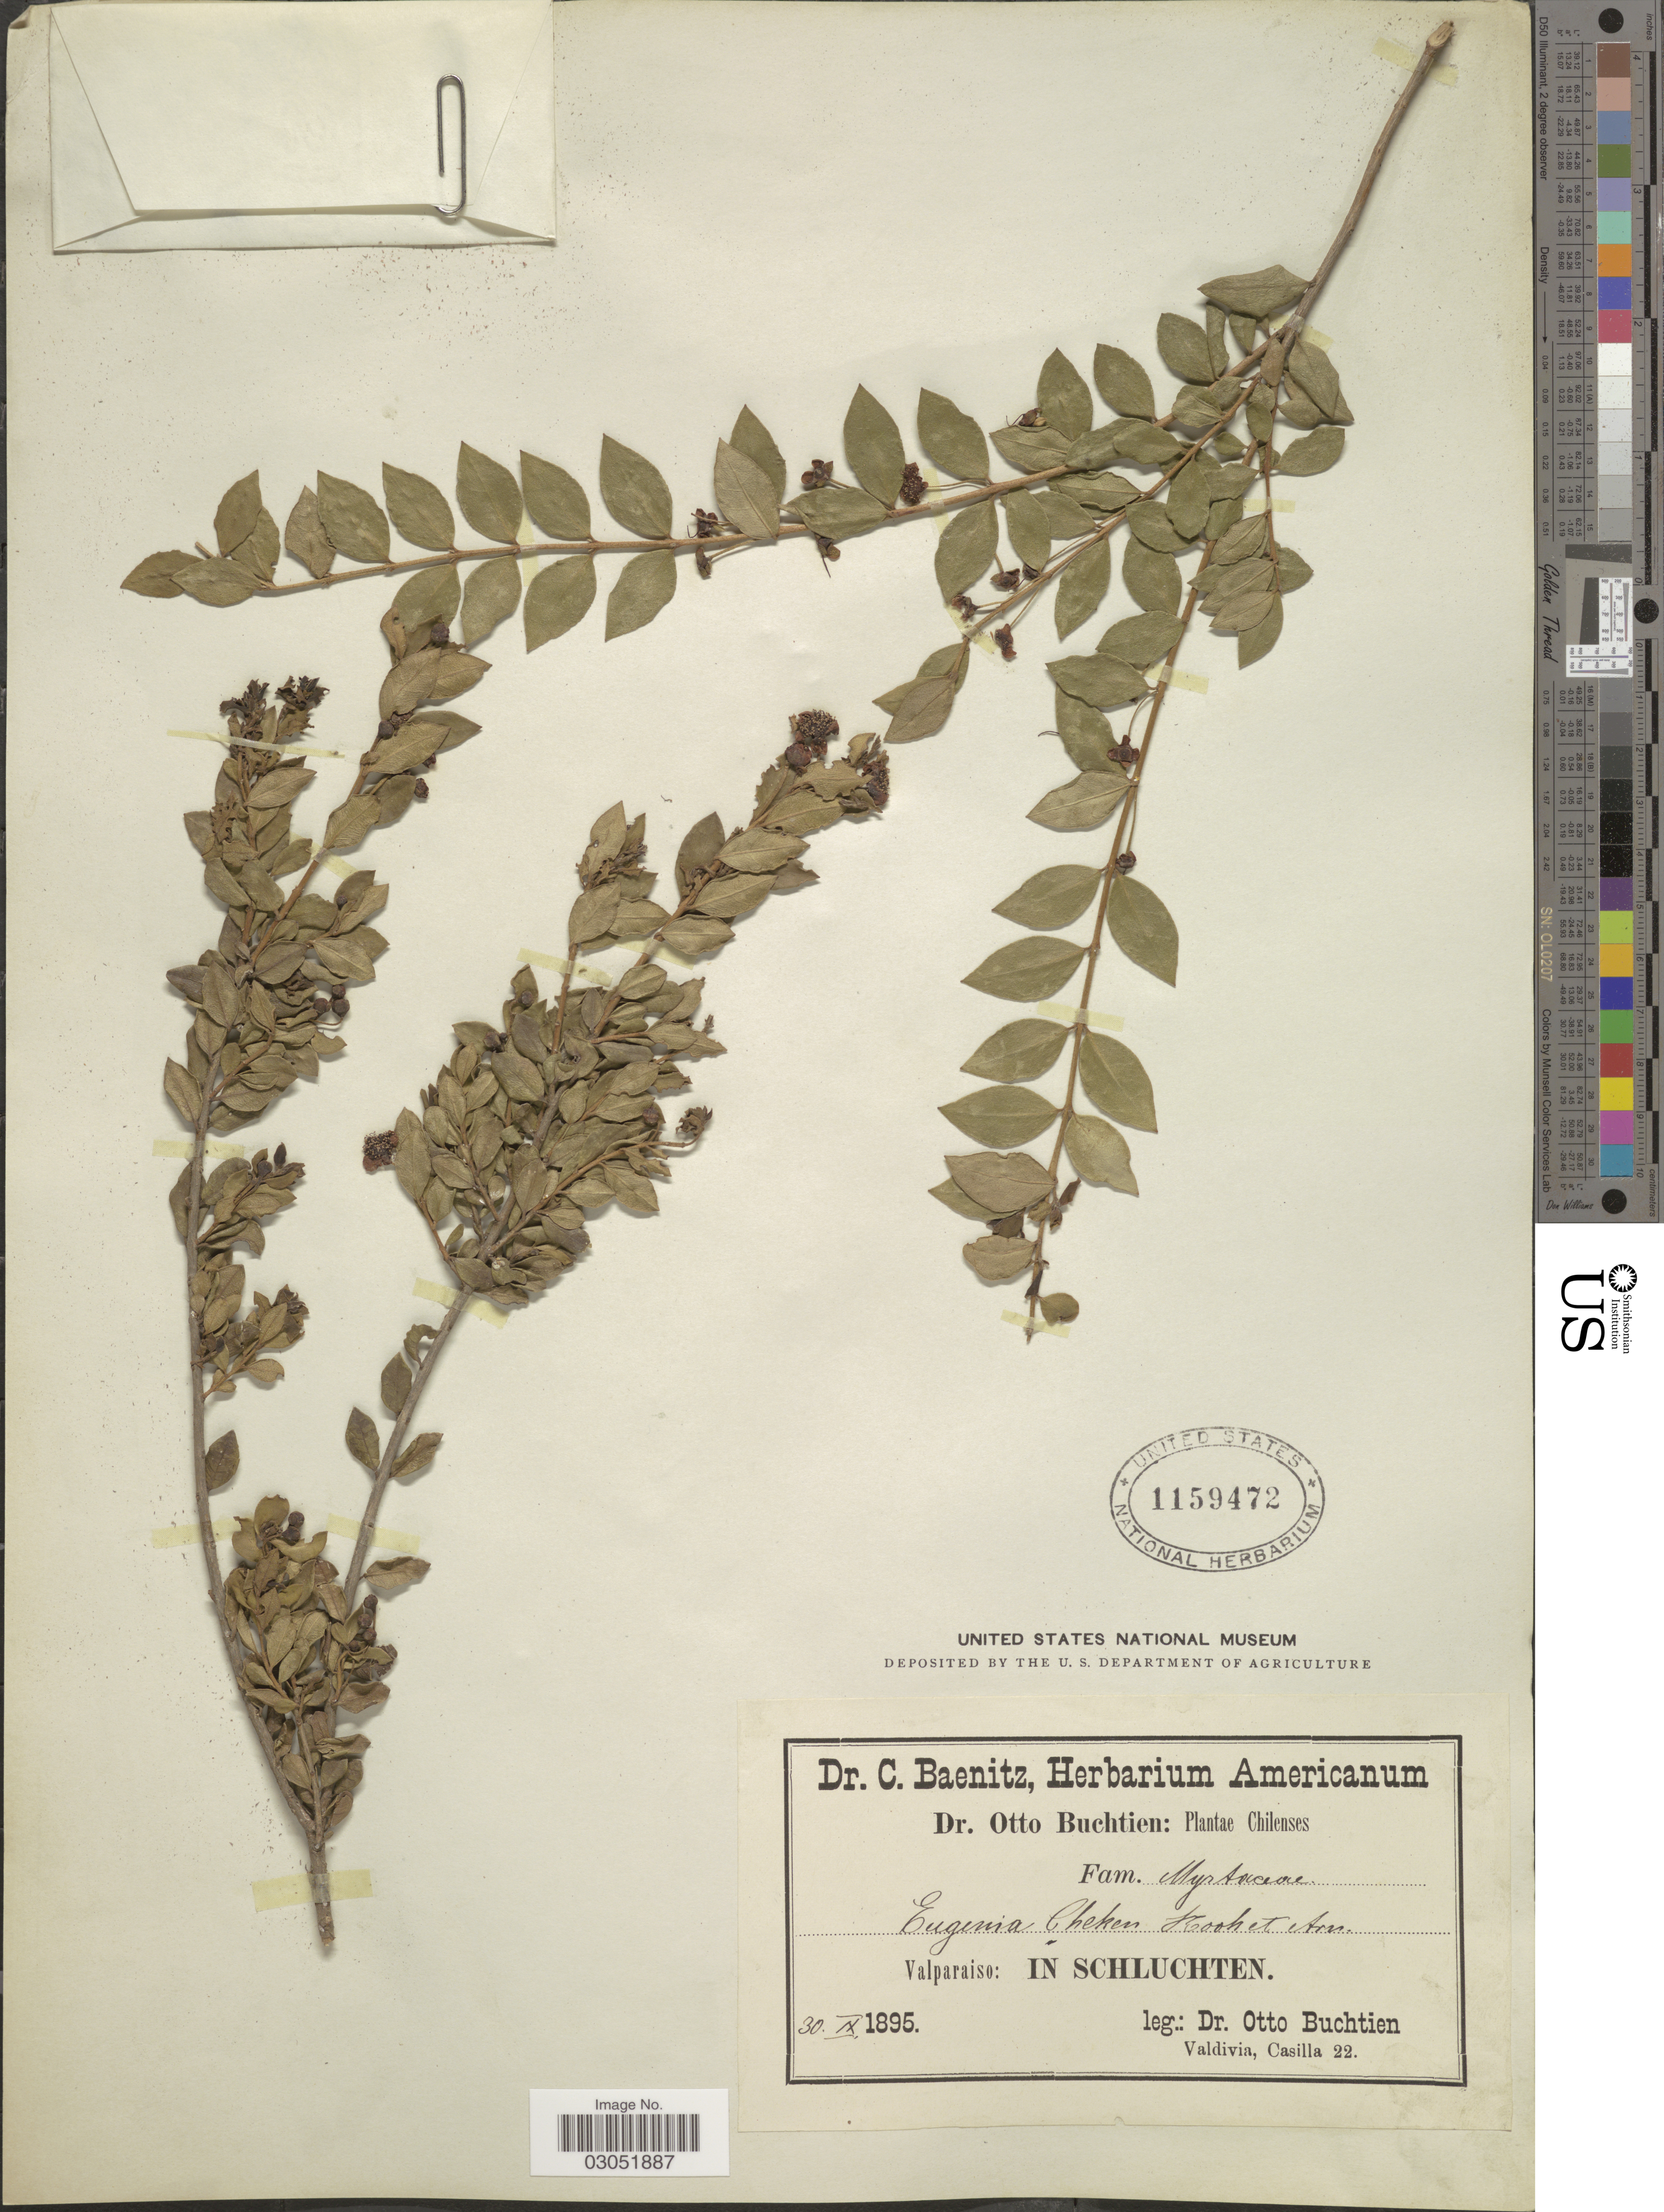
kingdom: Plantae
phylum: Tracheophyta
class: Magnoliopsida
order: Myrtales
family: Myrtaceae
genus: Luma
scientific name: Luma chequen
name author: (Molina) A. Gray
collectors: O. Buchtien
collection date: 1895-09-30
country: Chile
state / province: Valparaíso (V)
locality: In schluchten.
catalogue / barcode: US 1159472